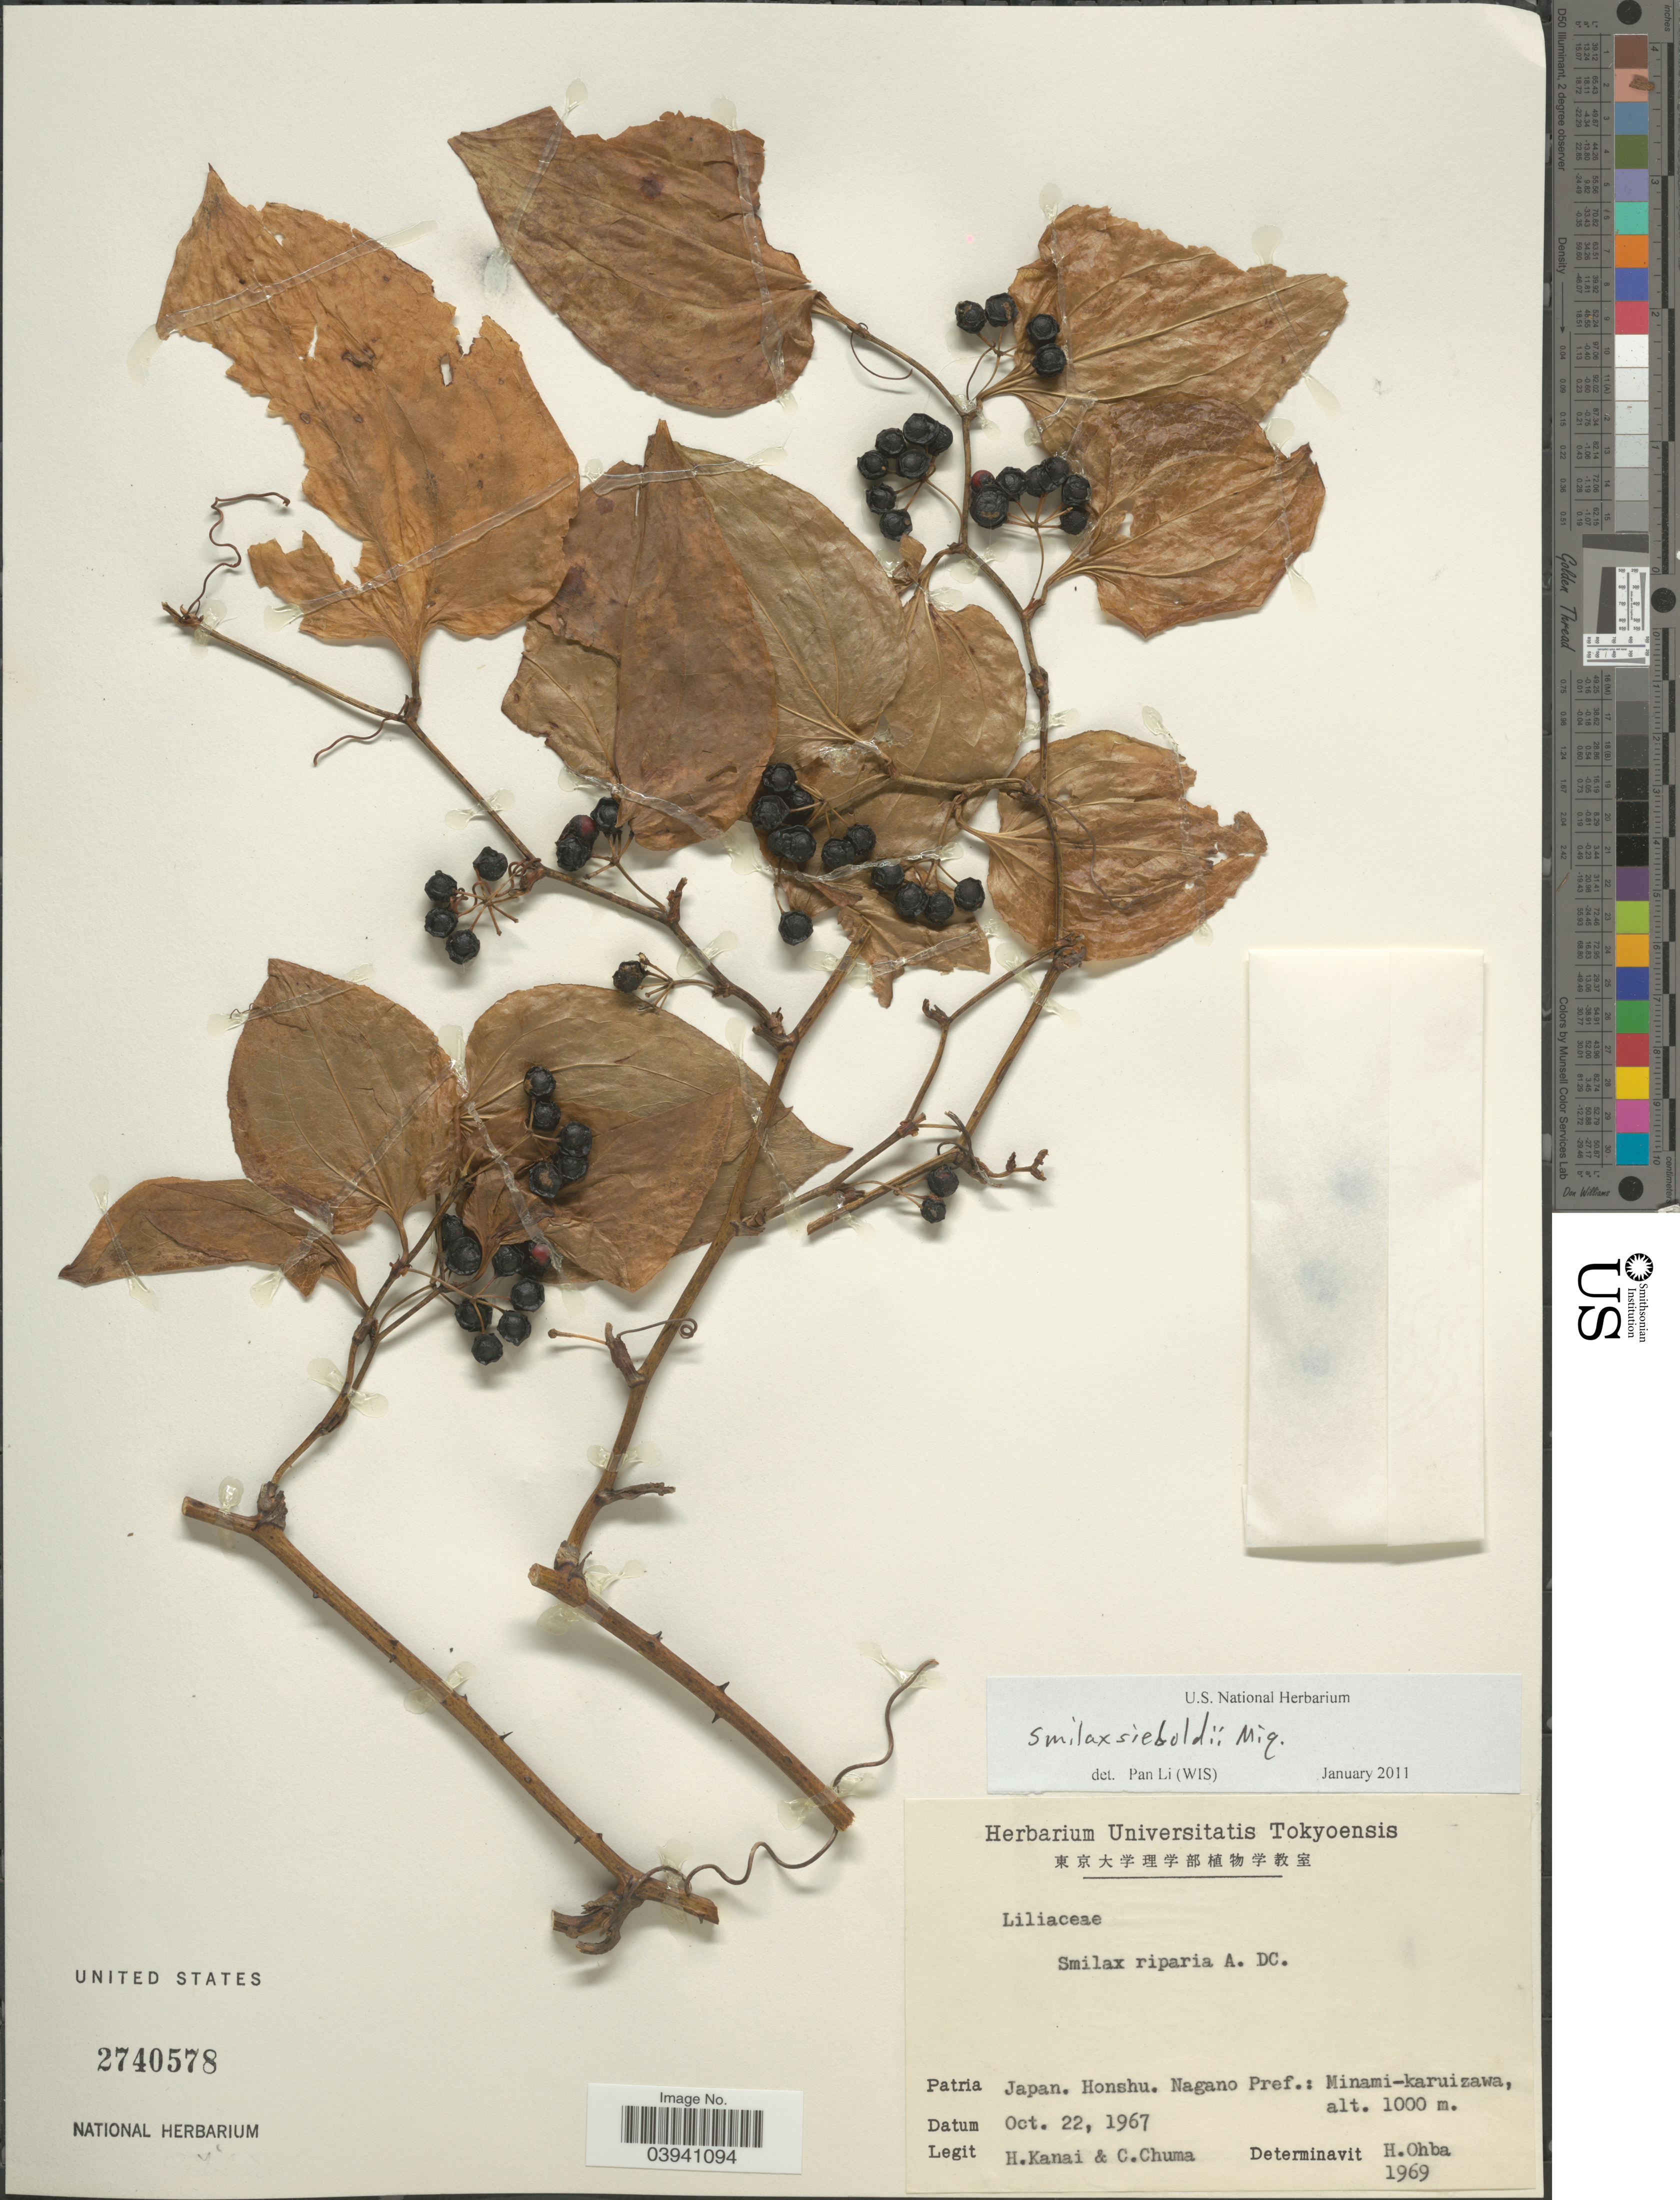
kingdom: Plantae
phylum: Tracheophyta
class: Liliopsida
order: Liliales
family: Smilacaceae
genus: Smilax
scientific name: Smilax sieboldii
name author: Miq.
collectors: H. Kanai & C. Chuma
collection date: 1967-10-22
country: Japan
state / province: Nagano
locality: Honshu. Nagano Pref.: Minami-karuizawa.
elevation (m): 1000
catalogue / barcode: US 2740578